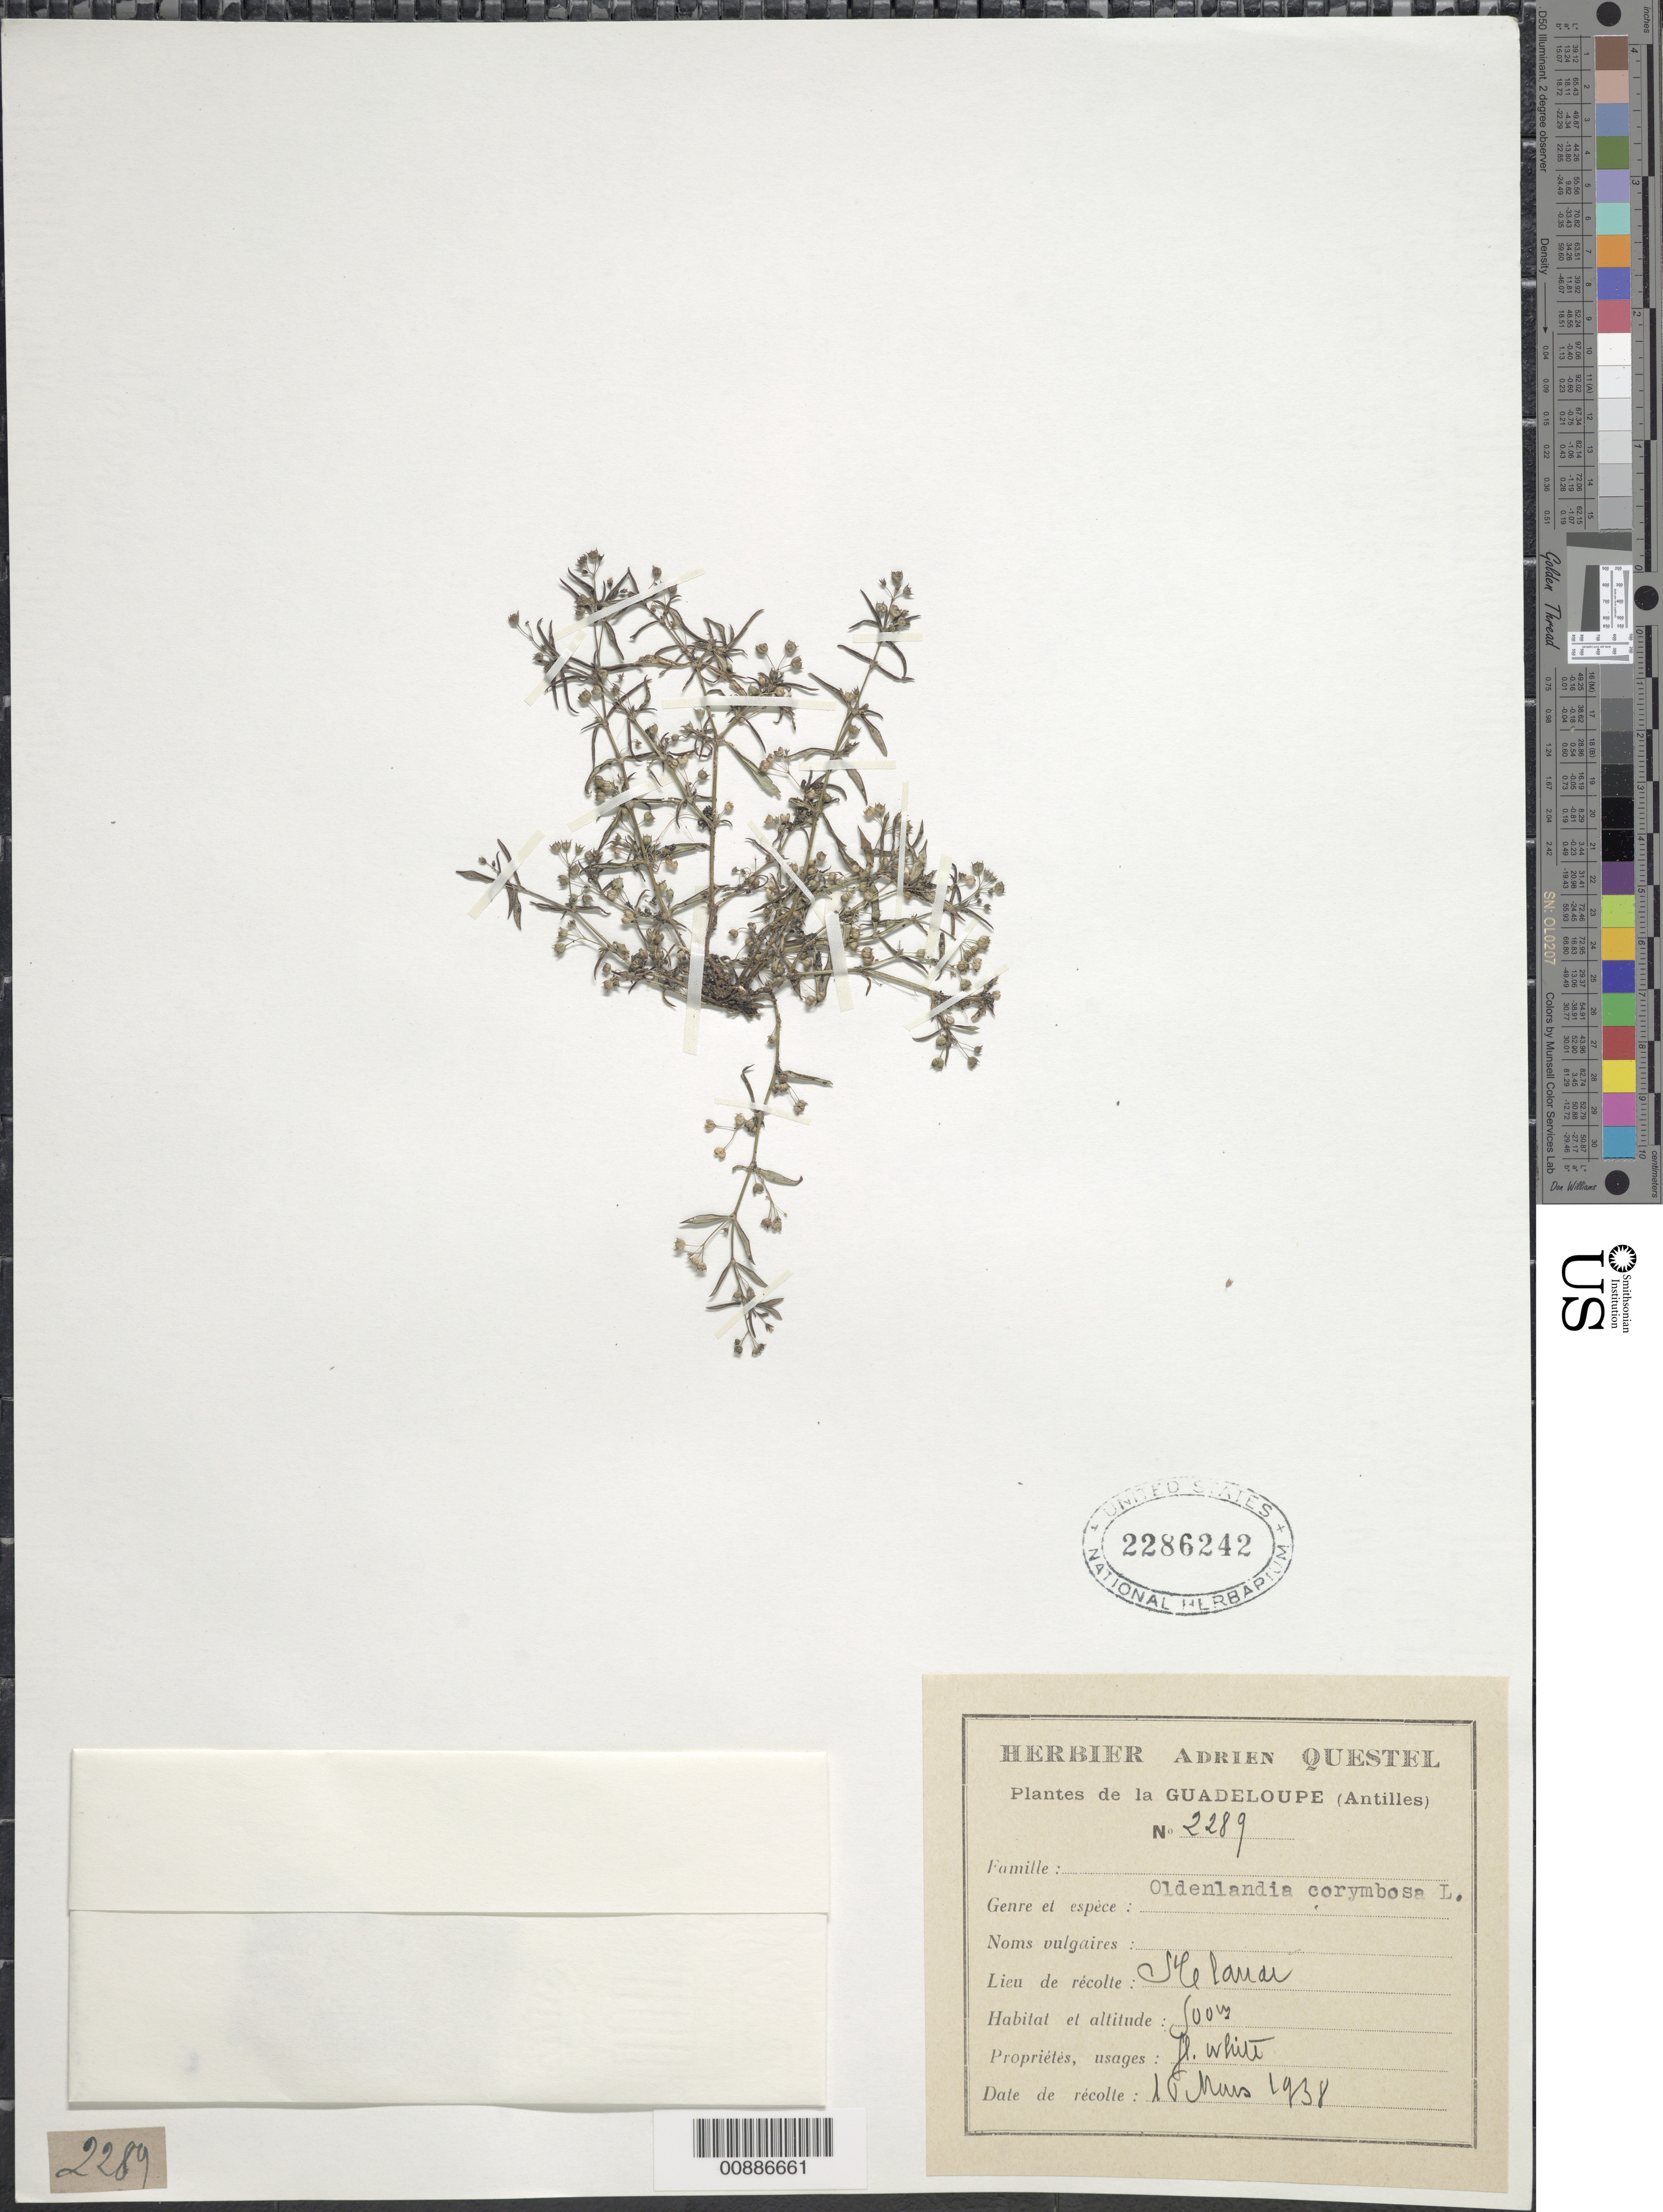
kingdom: Plantae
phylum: Tracheophyta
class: Magnoliopsida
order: Gentianales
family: Rubiaceae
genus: Oldenlandia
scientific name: Oldenlandia corymbosa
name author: L.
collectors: A. Questel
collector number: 2289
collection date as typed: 10 Mar 1938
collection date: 1938-03-10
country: Guadeloupe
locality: Ste. Lanai (sp?)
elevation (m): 500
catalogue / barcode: US 2286242